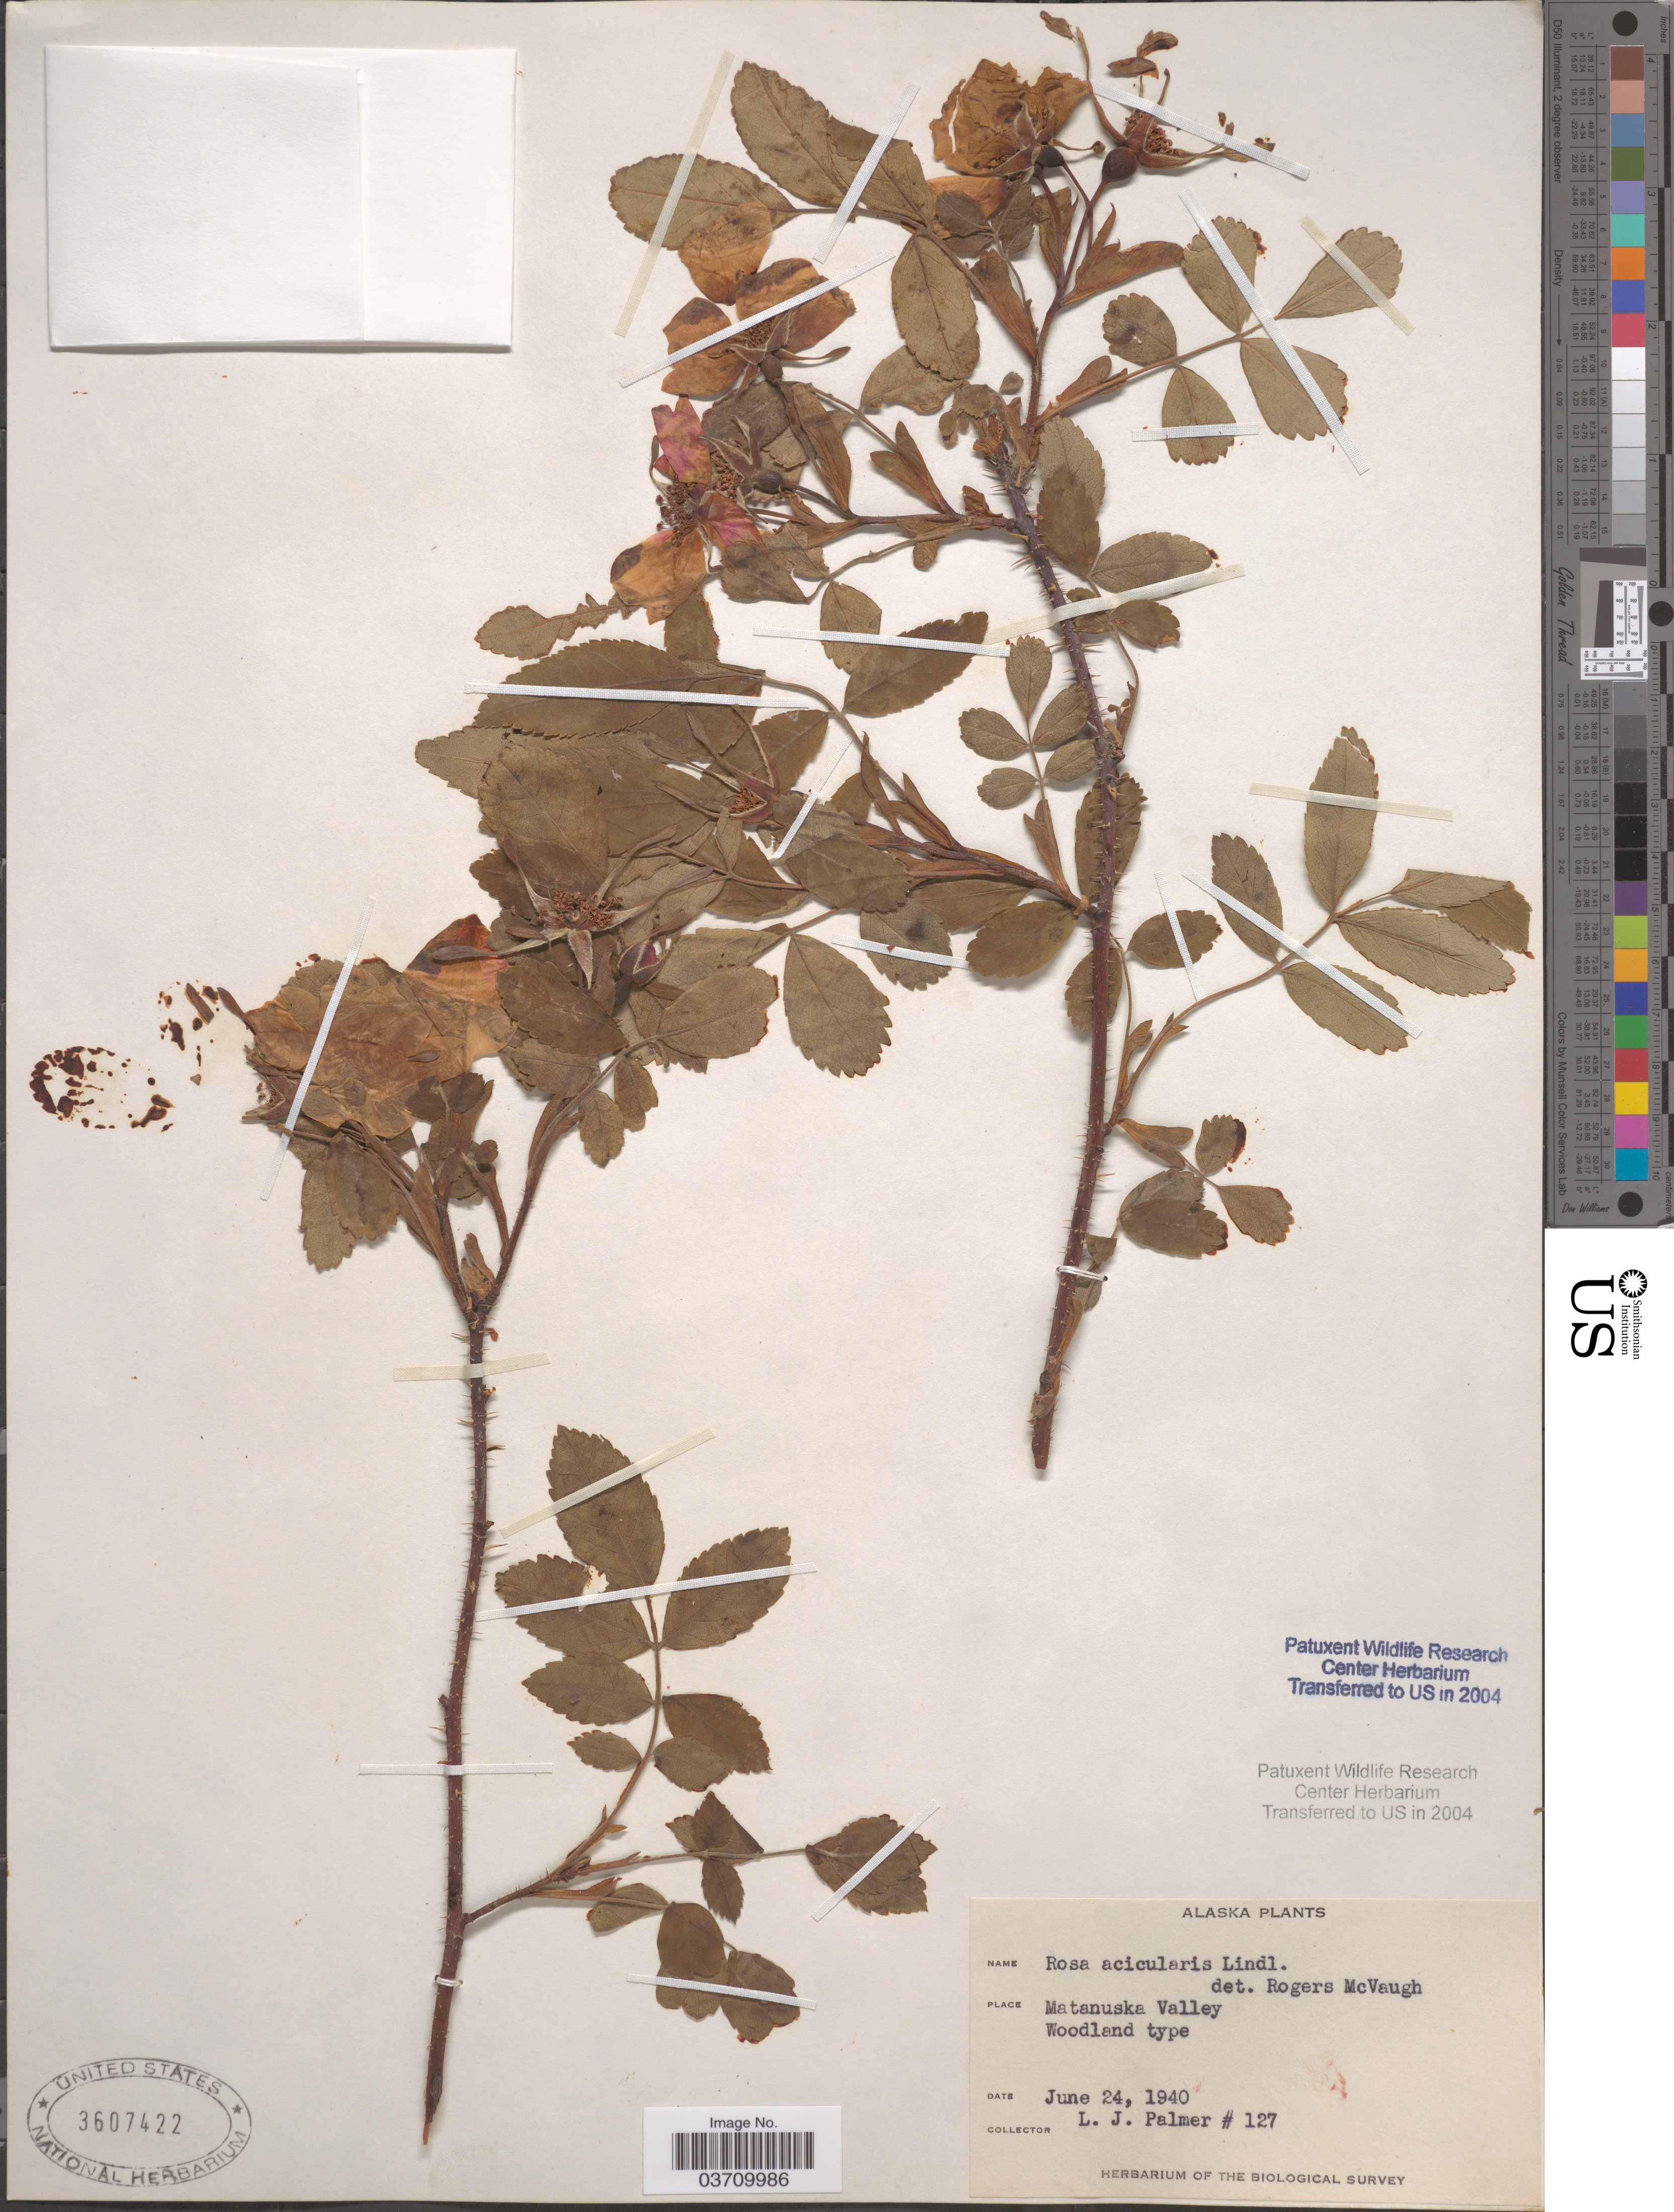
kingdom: Plantae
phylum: Tracheophyta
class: Magnoliopsida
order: Rosales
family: Rosaceae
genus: Rosa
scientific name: Rosa acicularis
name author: Lindl.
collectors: L. J. Palmer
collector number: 127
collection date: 1940-06-24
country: United States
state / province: Alaska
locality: Matanuska Valley.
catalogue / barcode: US 3607422